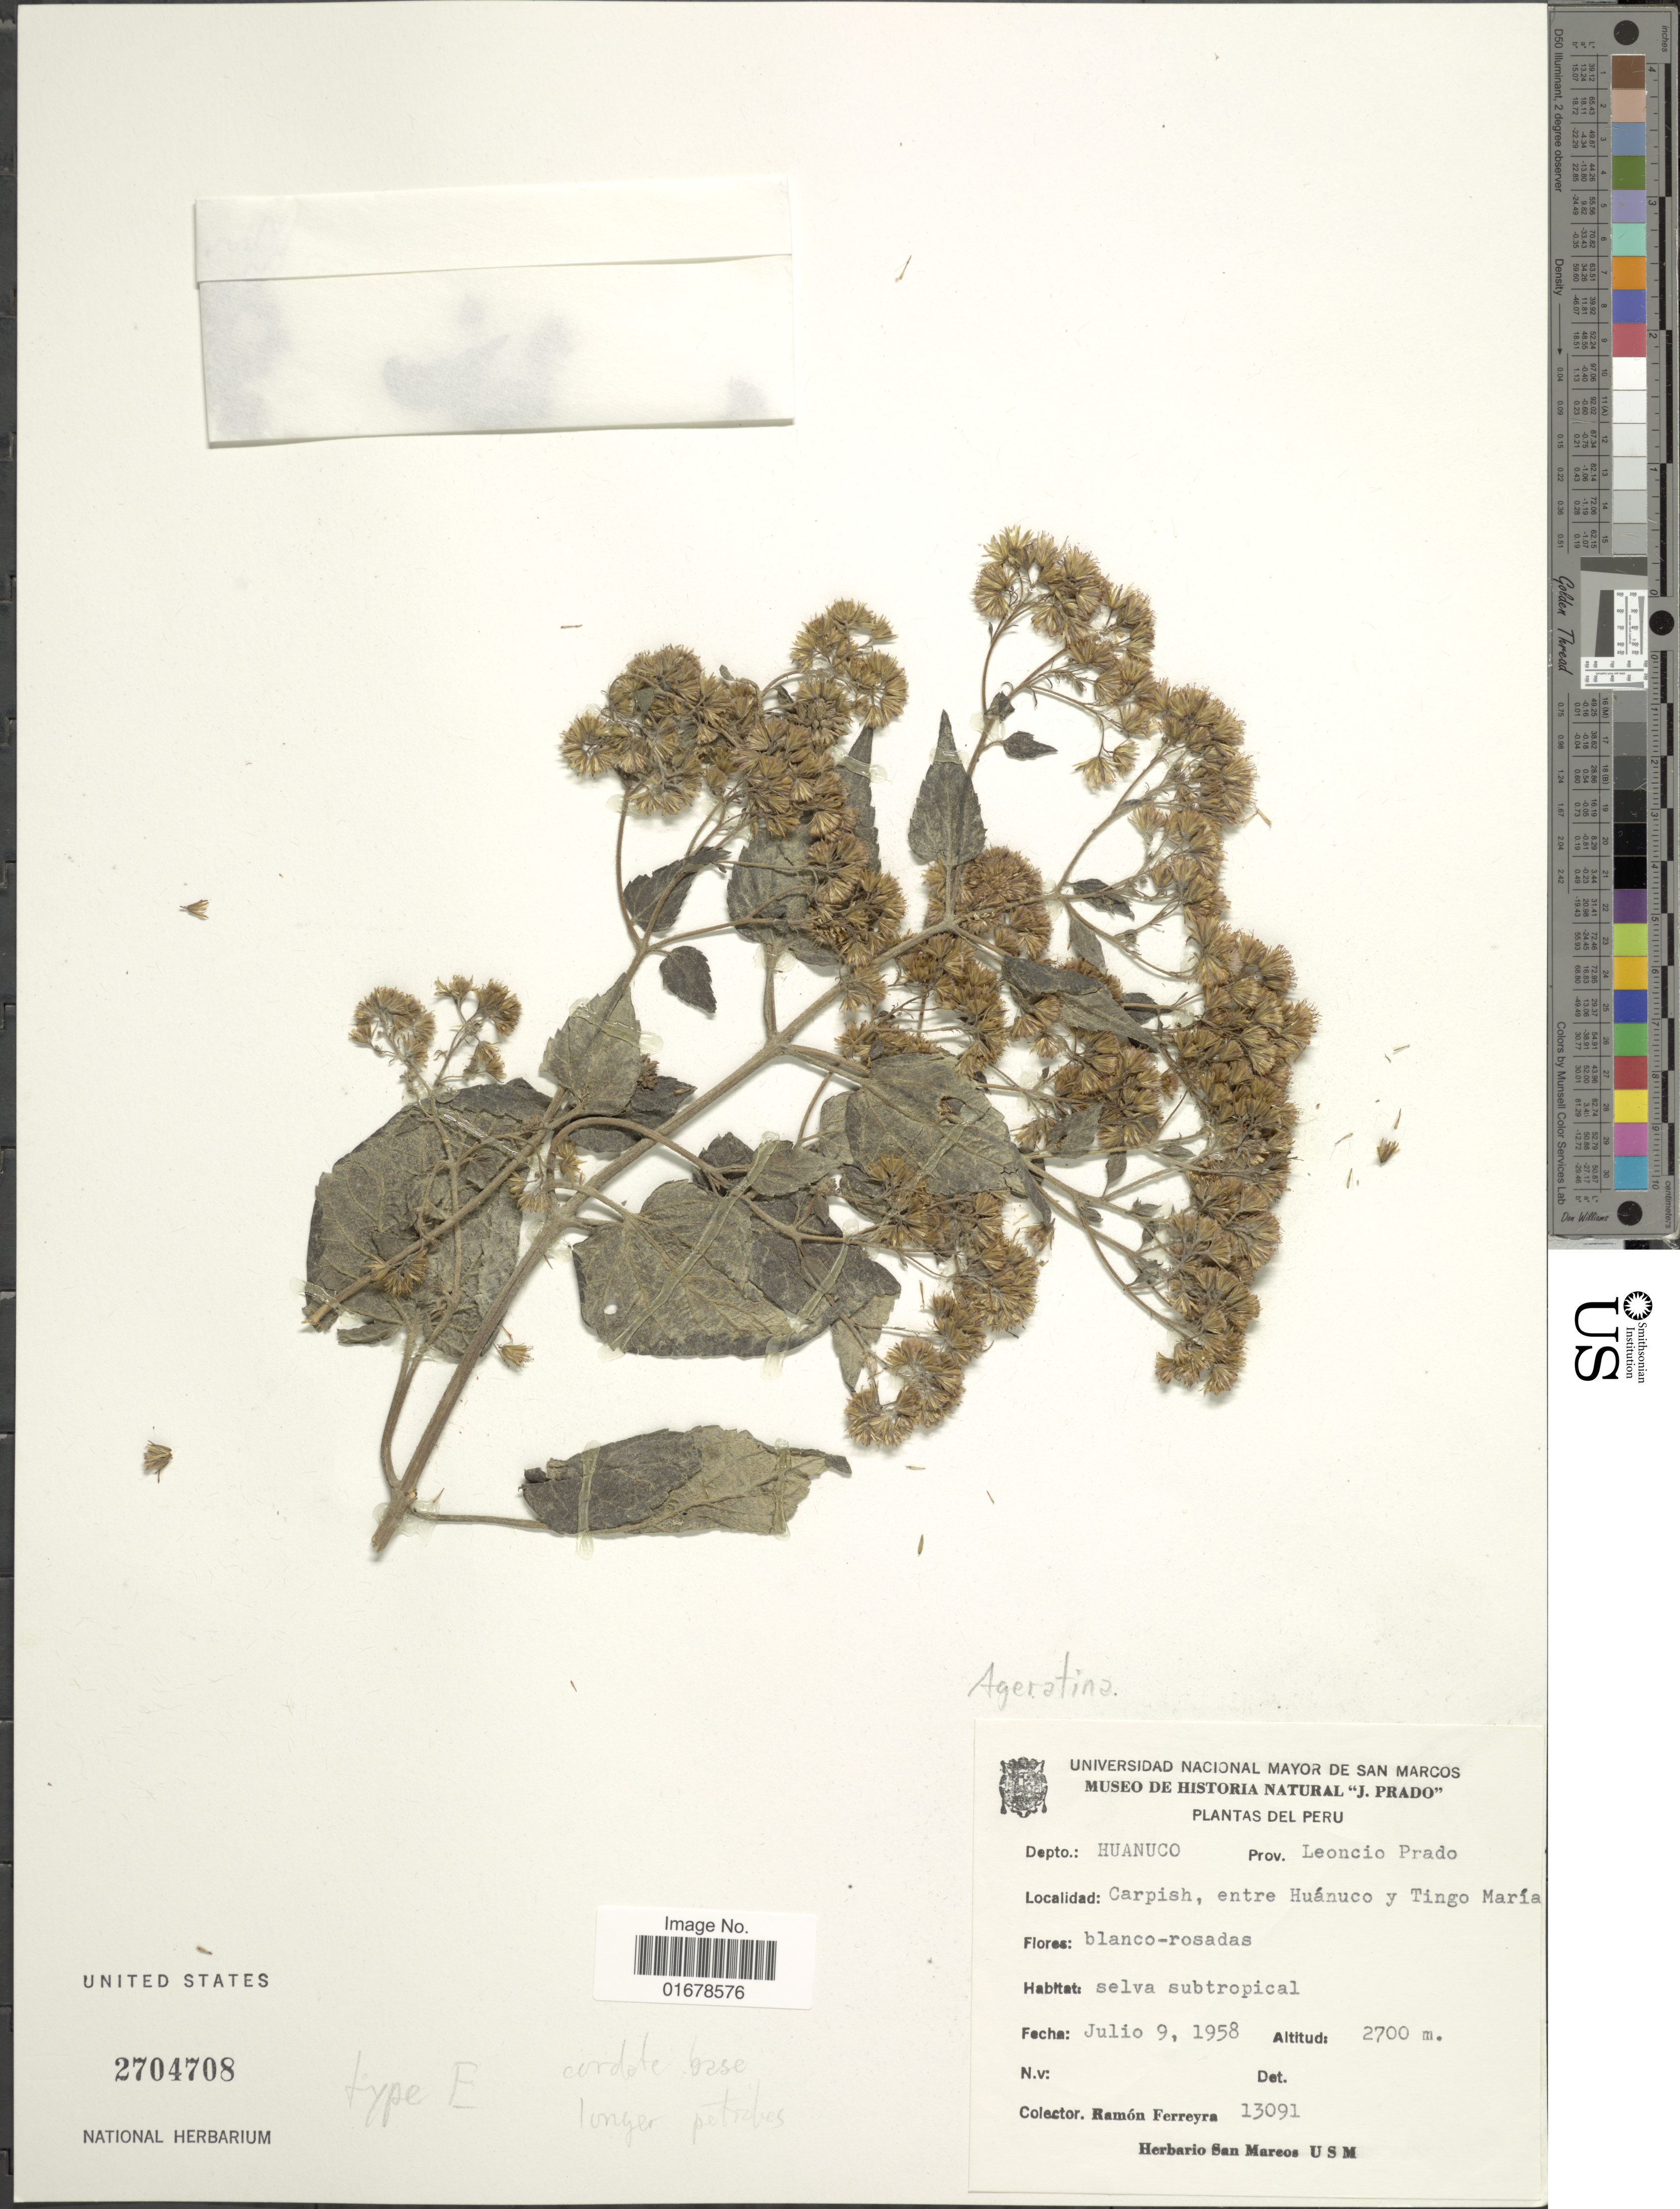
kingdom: Plantae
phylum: Tracheophyta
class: Magnoliopsida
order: Asterales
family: Asteraceae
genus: Ageratina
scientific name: Ageratina sp.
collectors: R. A. Ferreyra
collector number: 13091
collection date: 1958-07-09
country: Peru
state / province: Huánuco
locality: Depto.: Huanuco, Prov. Leoncio Prado, Carpish, entre Huanuco y Tingo Maria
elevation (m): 2700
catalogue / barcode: US 2704708